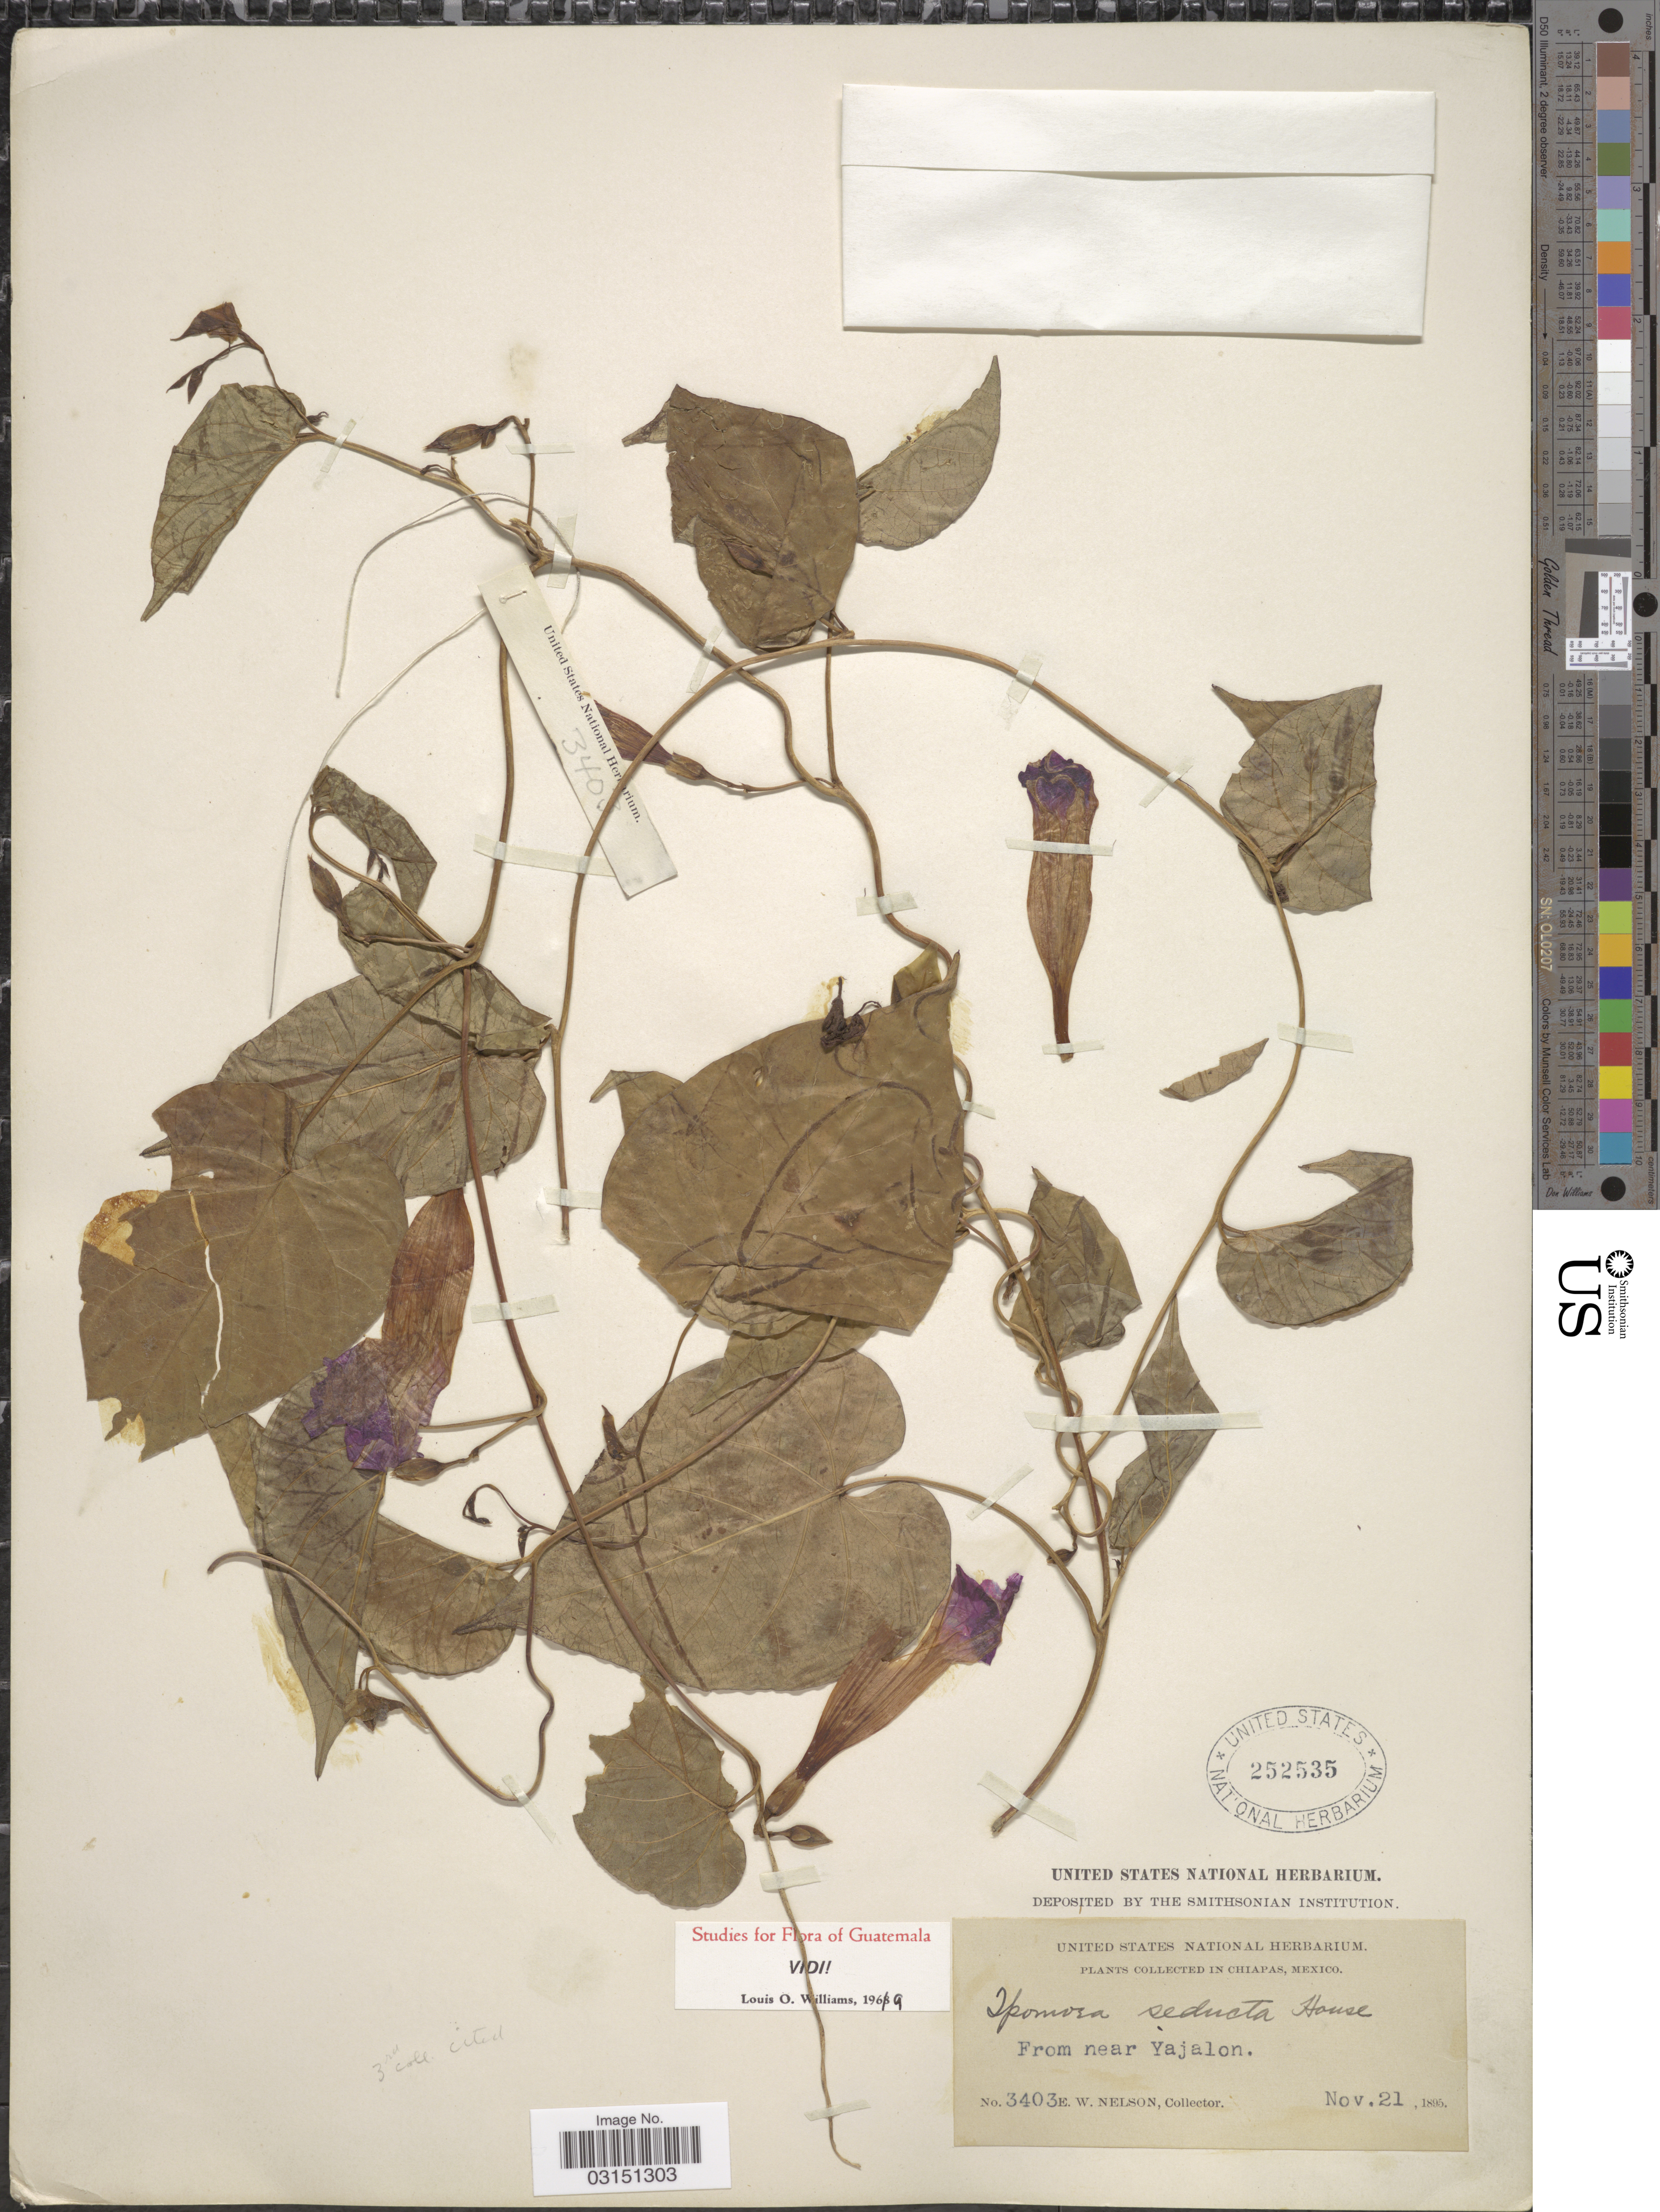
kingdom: Plantae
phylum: Tracheophyta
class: Magnoliopsida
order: Solanales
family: Convolvulaceae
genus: Ipomoea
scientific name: Ipomoea seducta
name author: House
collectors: E. W. Nelson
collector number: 3403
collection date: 1895-11-21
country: Mexico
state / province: Chiapas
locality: From near Yajalon.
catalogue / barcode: US 252535